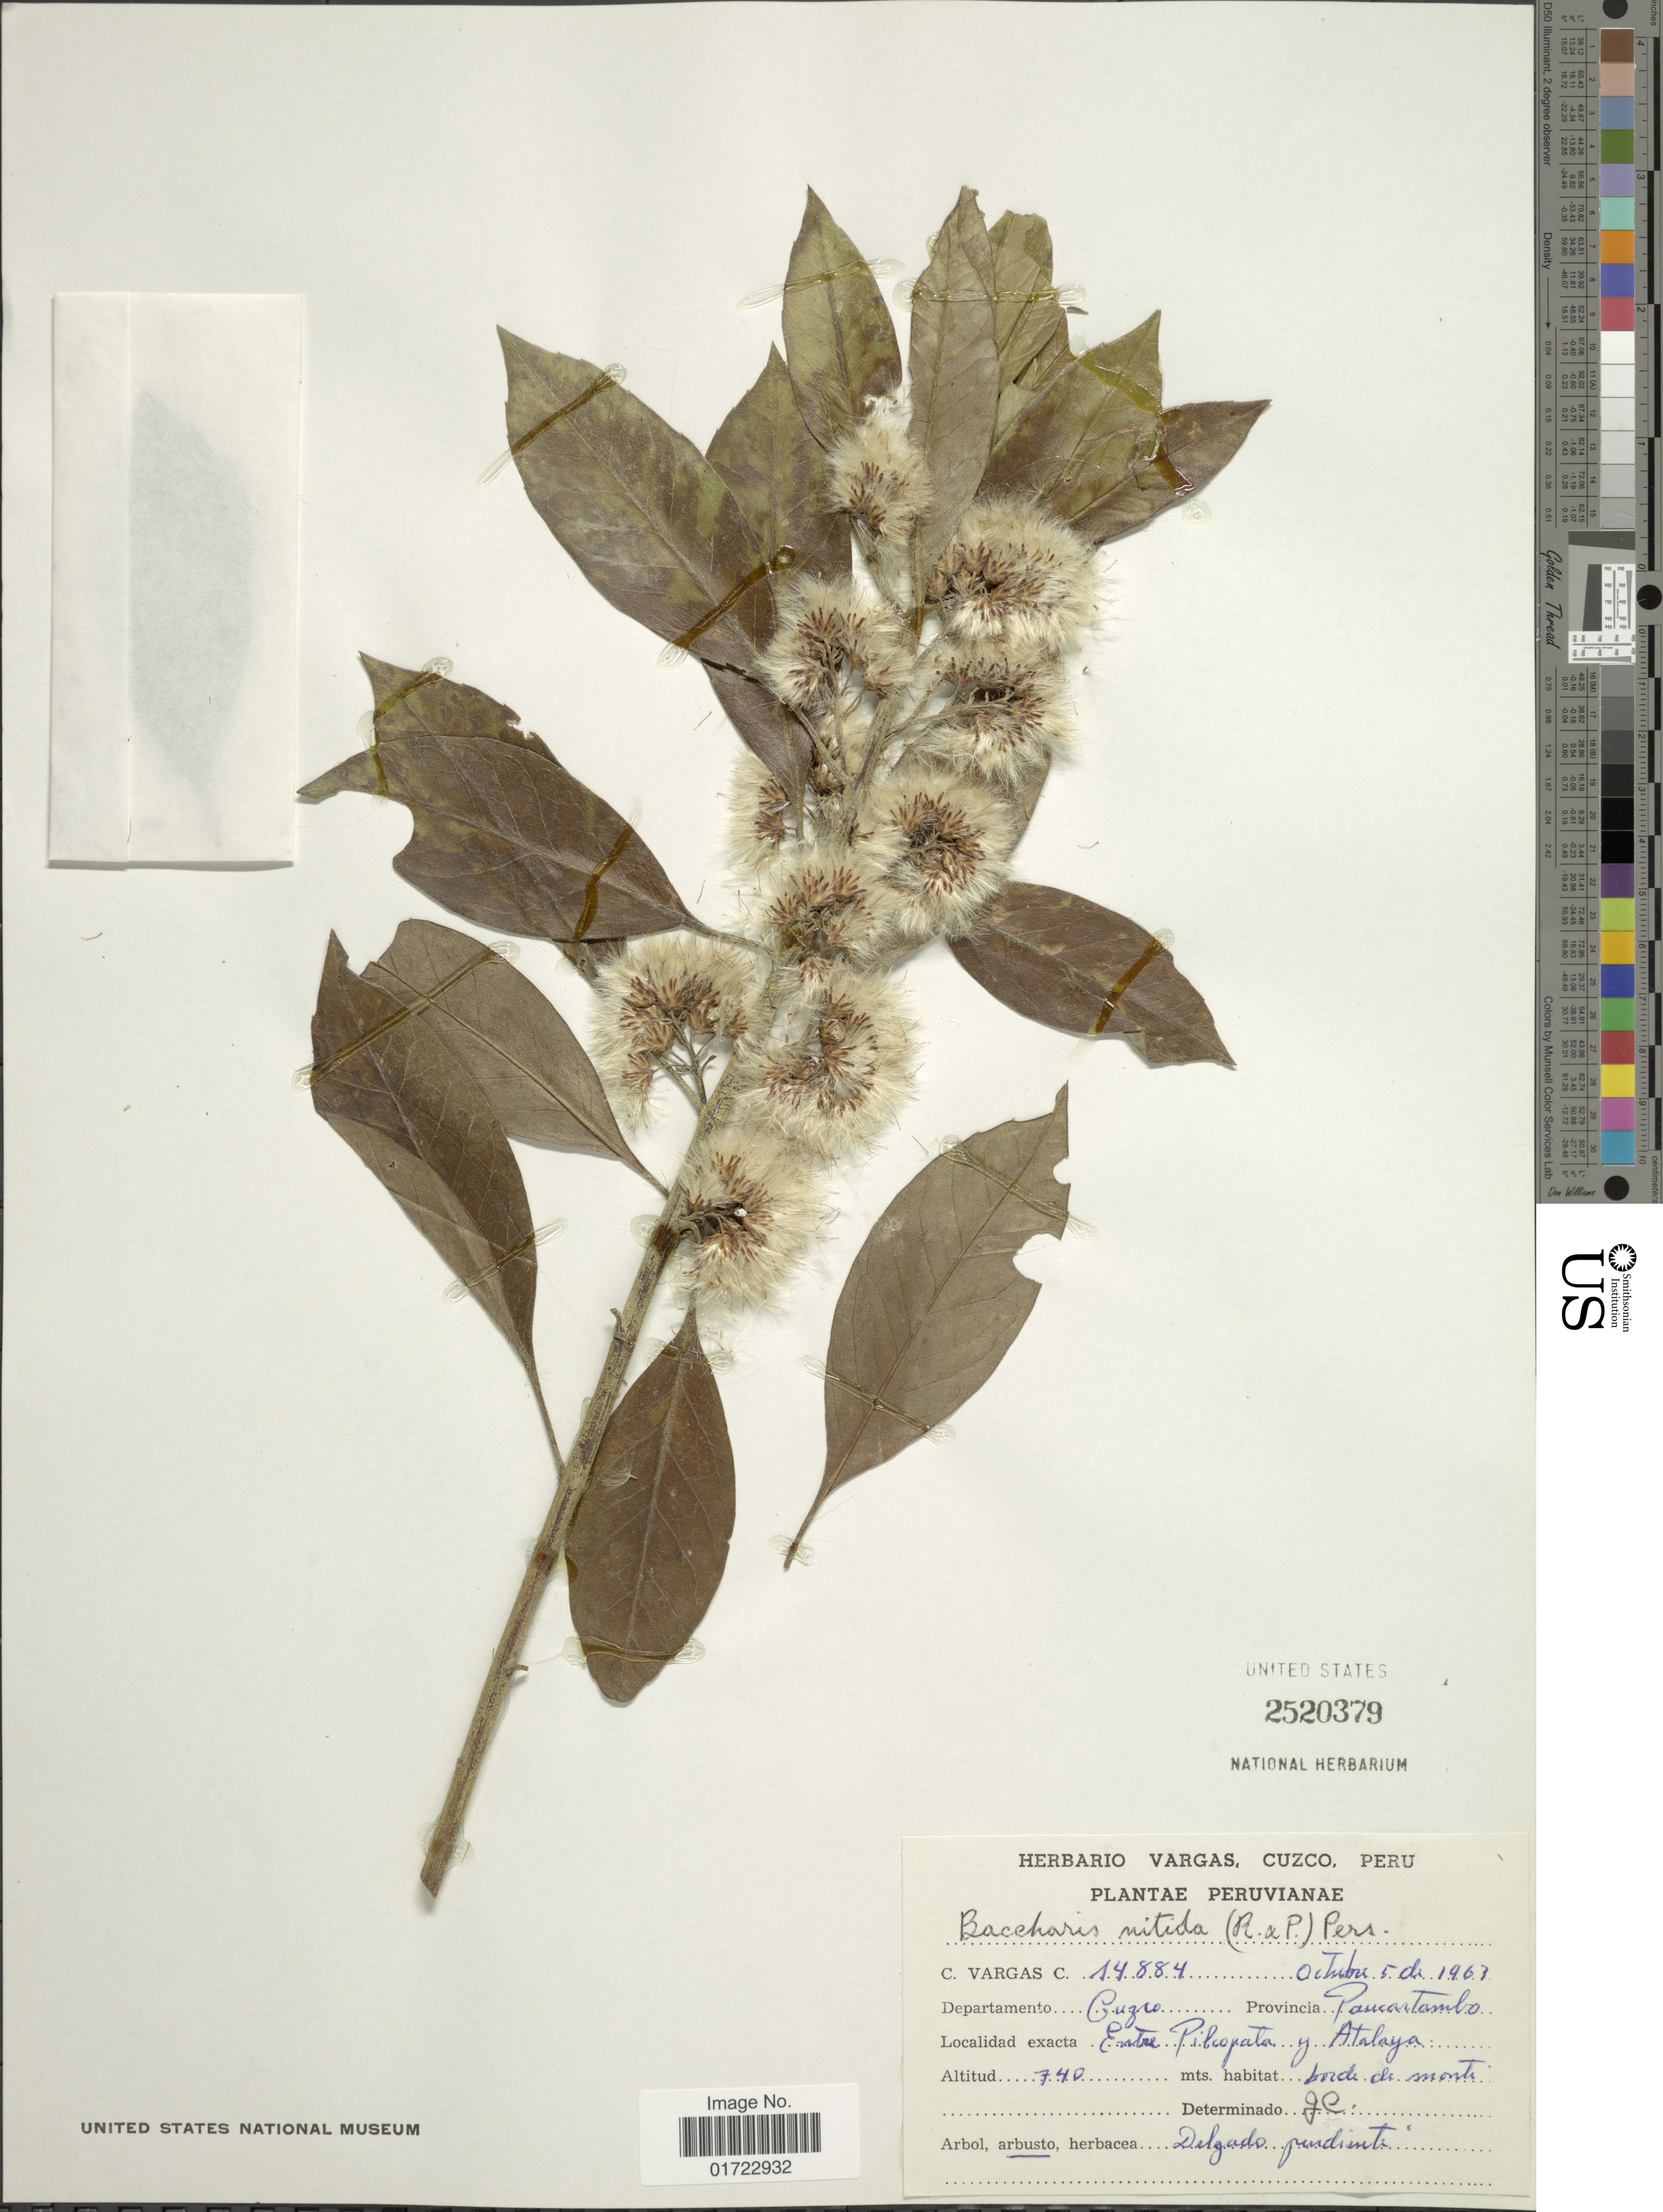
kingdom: Plantae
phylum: Tracheophyta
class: Magnoliopsida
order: Asterales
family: Asteraceae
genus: Baccharis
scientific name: Baccharis nitida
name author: (Ruiz & Pav.) Pers.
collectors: C. Vargas Calderón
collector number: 14884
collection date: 1963-10-05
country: Peru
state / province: Cusco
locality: Provincia Paucartambo. Entre Pilcopata y Atalaya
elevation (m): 740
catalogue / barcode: US 2520379